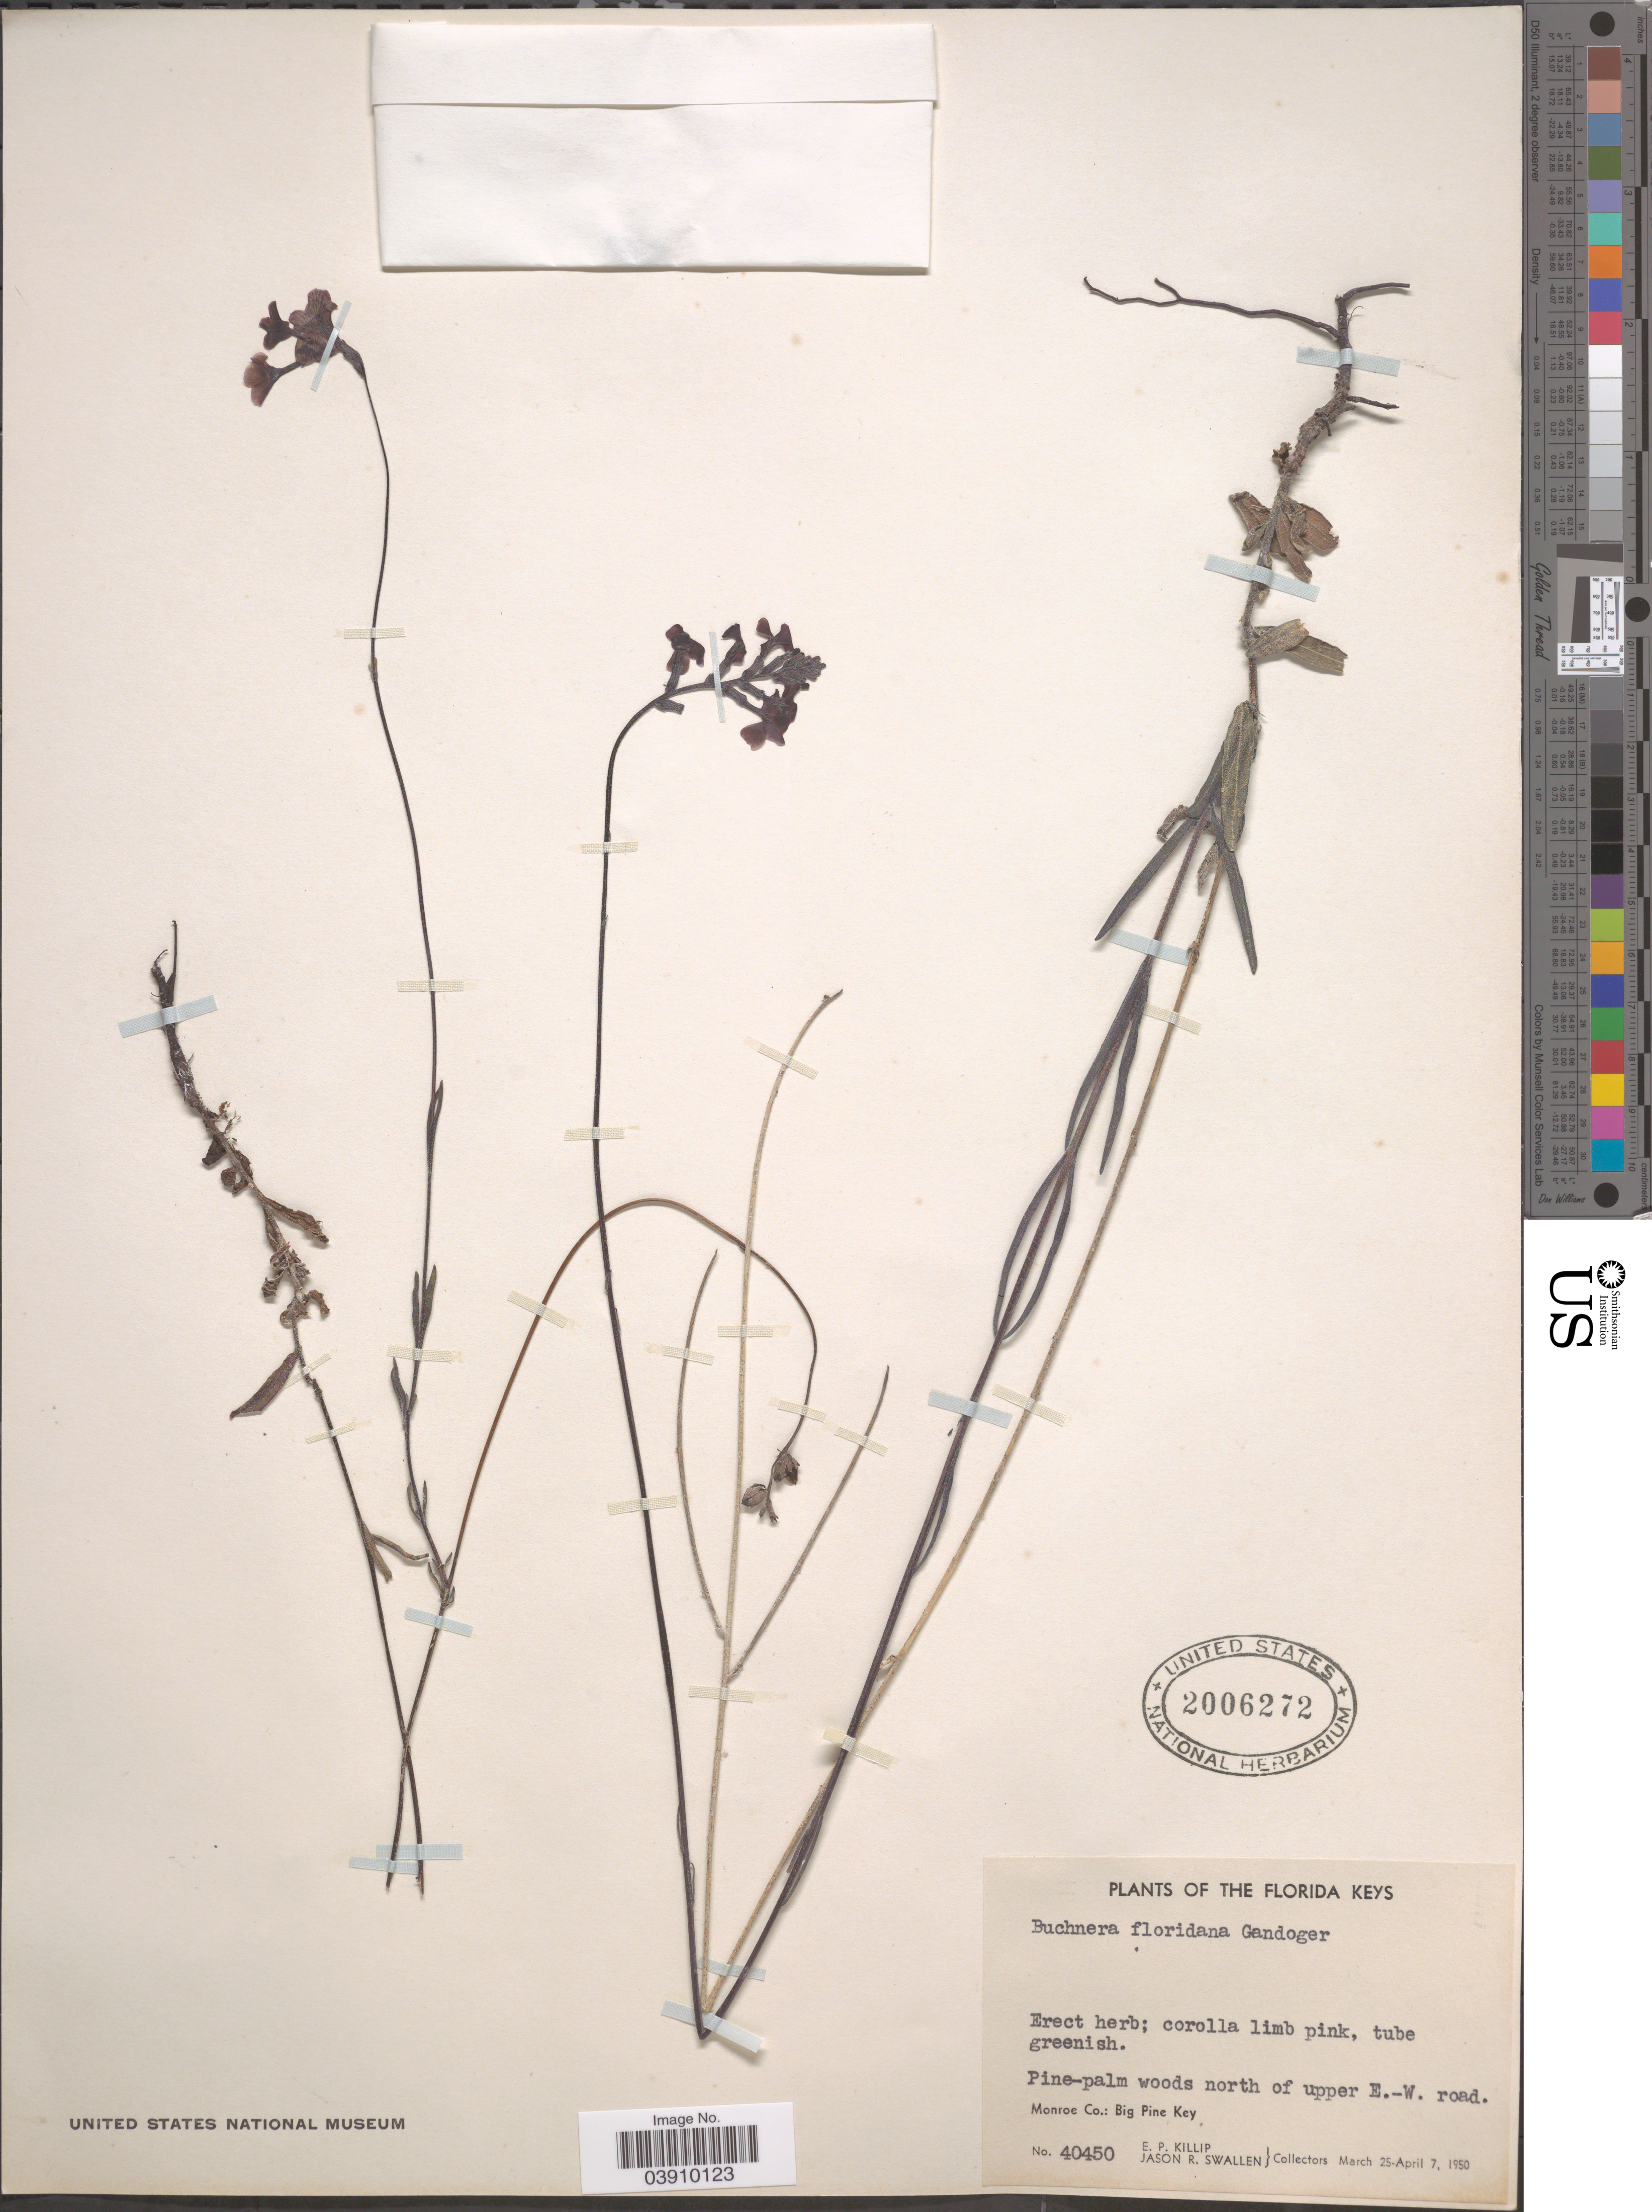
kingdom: Plantae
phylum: Tracheophyta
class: Magnoliopsida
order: Lamiales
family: Orobanchaceae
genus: Buchnera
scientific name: Buchnera floridana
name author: Gand.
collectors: E. P. Killip & J. R. Swallen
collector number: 40450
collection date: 1950-03-25/1950-04-07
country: United States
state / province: Florida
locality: Florida Keys. Pine-palm woods north of upper E.-W, road. Monroe Co.: Big Pine Key.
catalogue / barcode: US 2006272